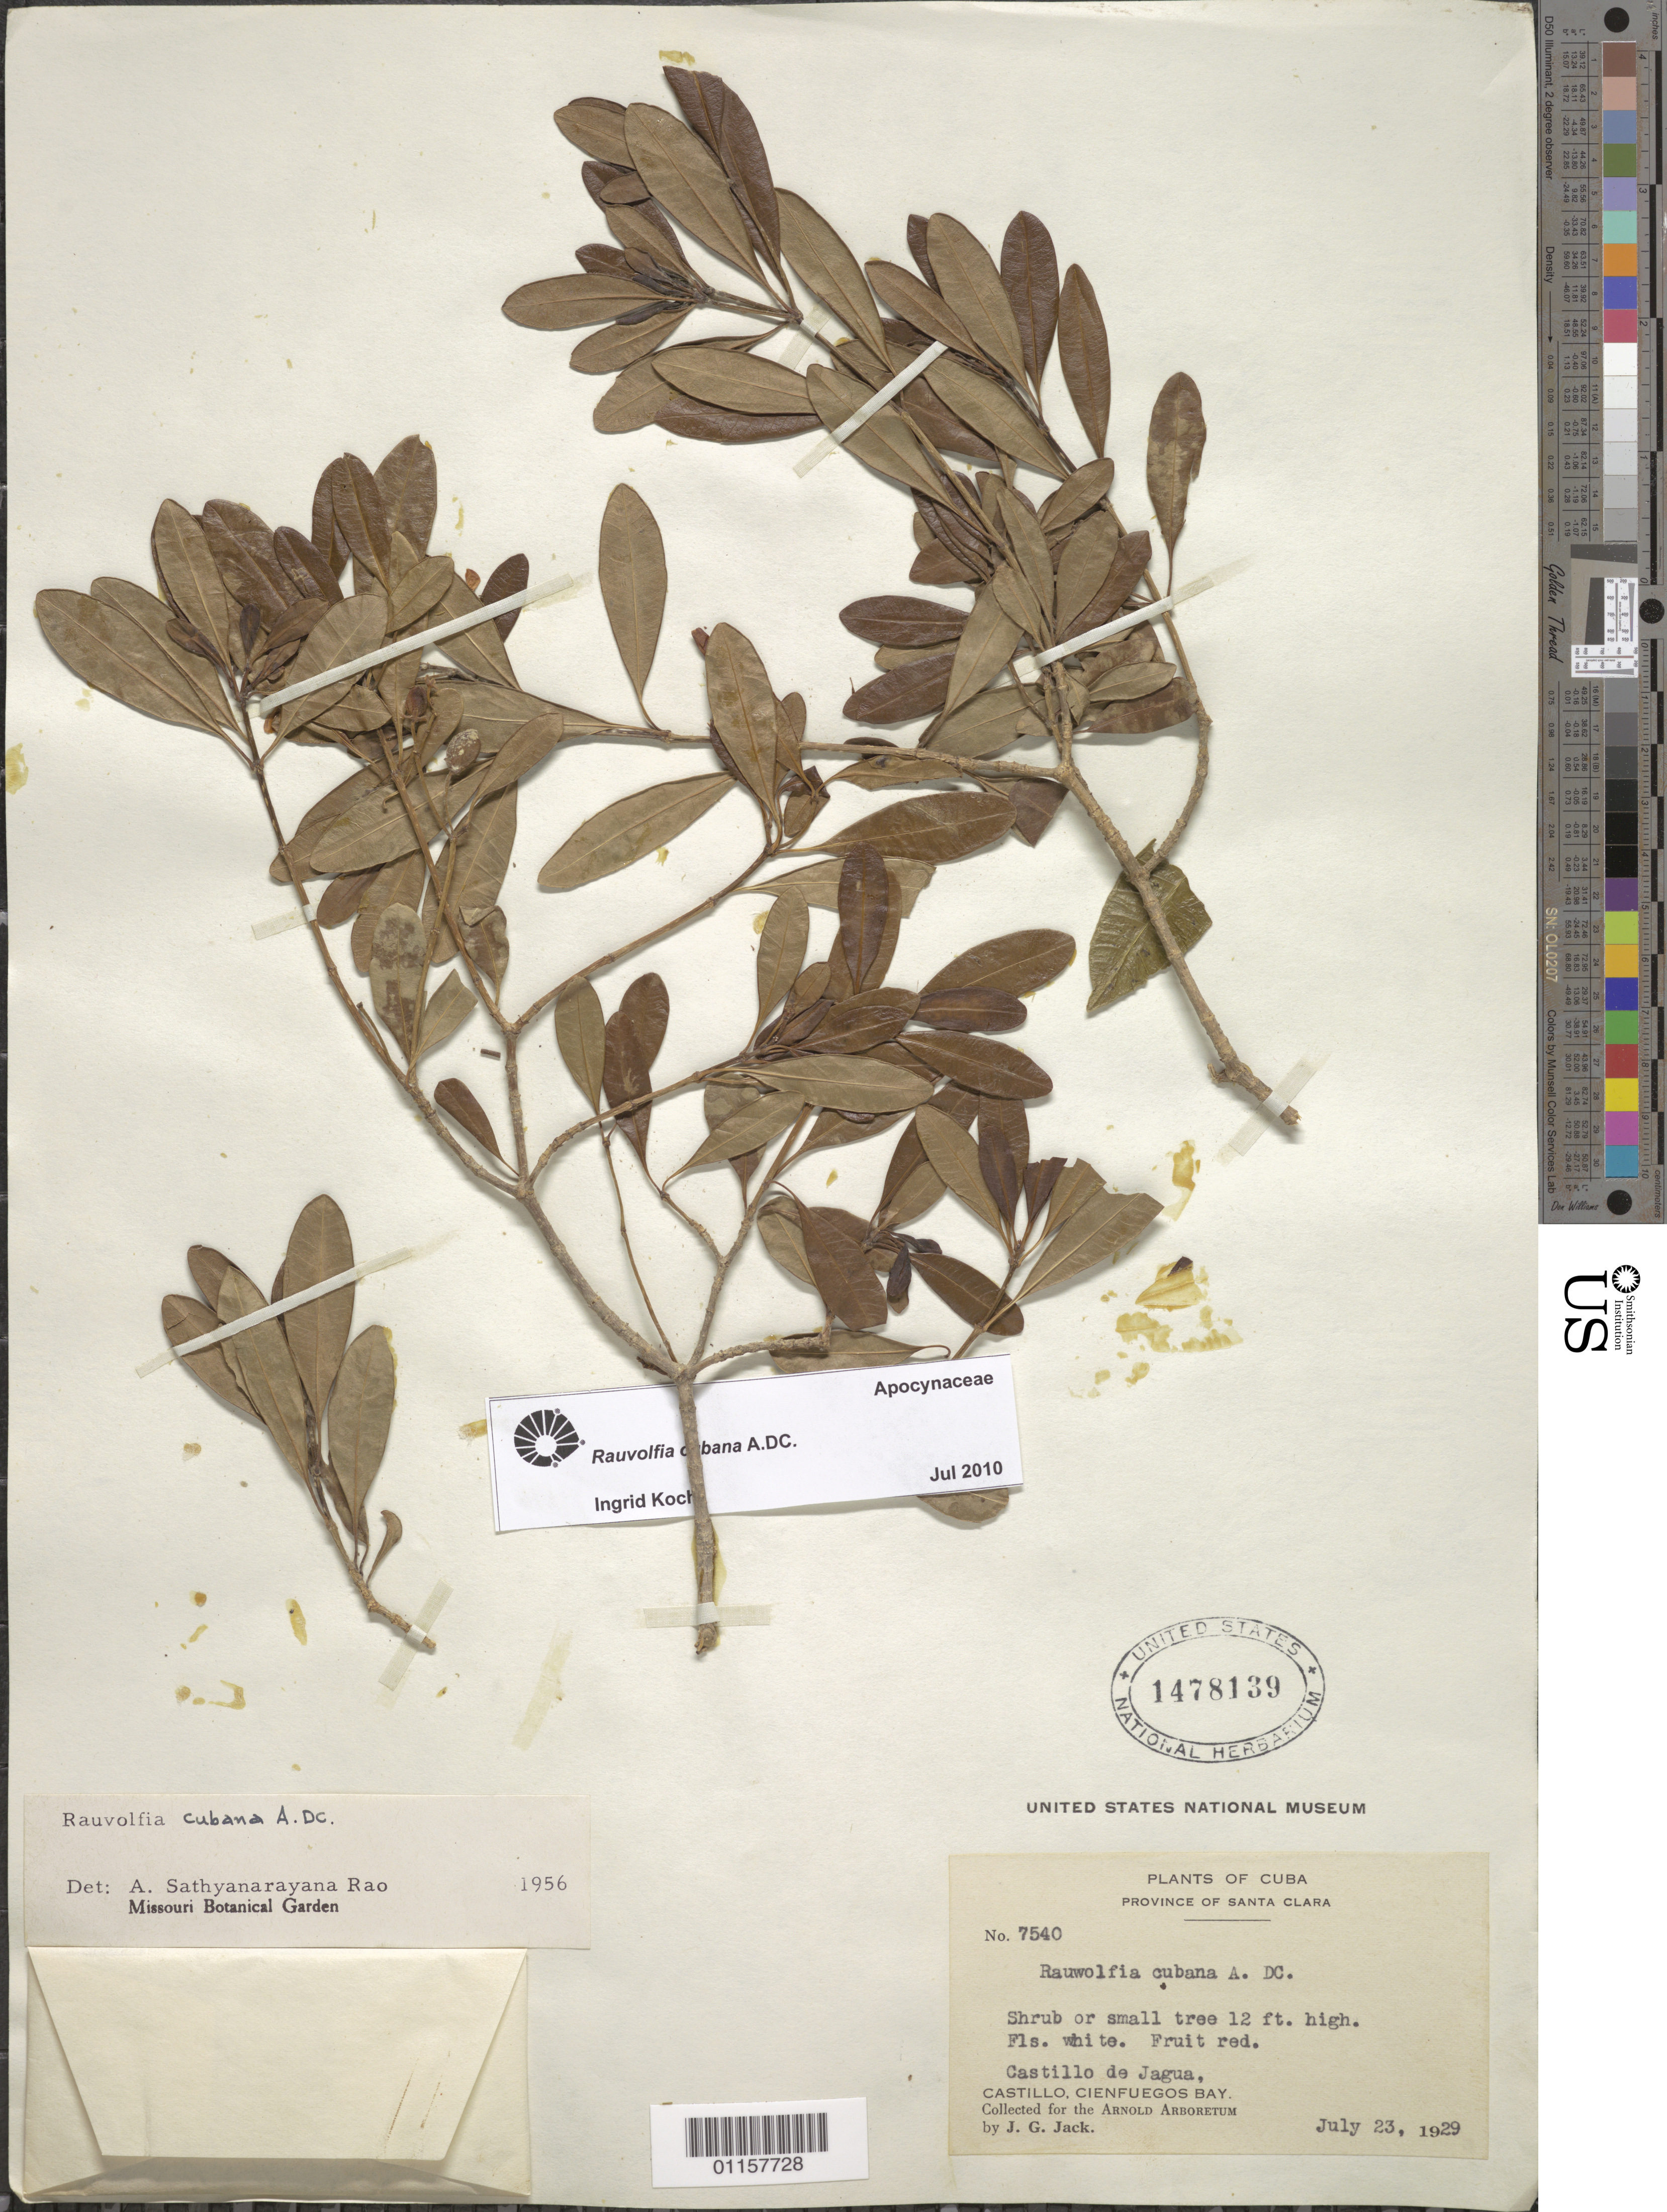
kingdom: Plantae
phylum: Tracheophyta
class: Magnoliopsida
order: Gentianales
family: Apocynaceae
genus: Rauvolfia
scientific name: Rauvolfia cubana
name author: A. DC.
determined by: Koch, I.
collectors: J. G. Jack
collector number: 7540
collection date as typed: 23 Jul 1929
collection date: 1929-07-23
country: Cuba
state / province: Santa Clara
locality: Castillo de Jagua, Castillo, Cienfuegos Bay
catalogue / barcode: US 1478139